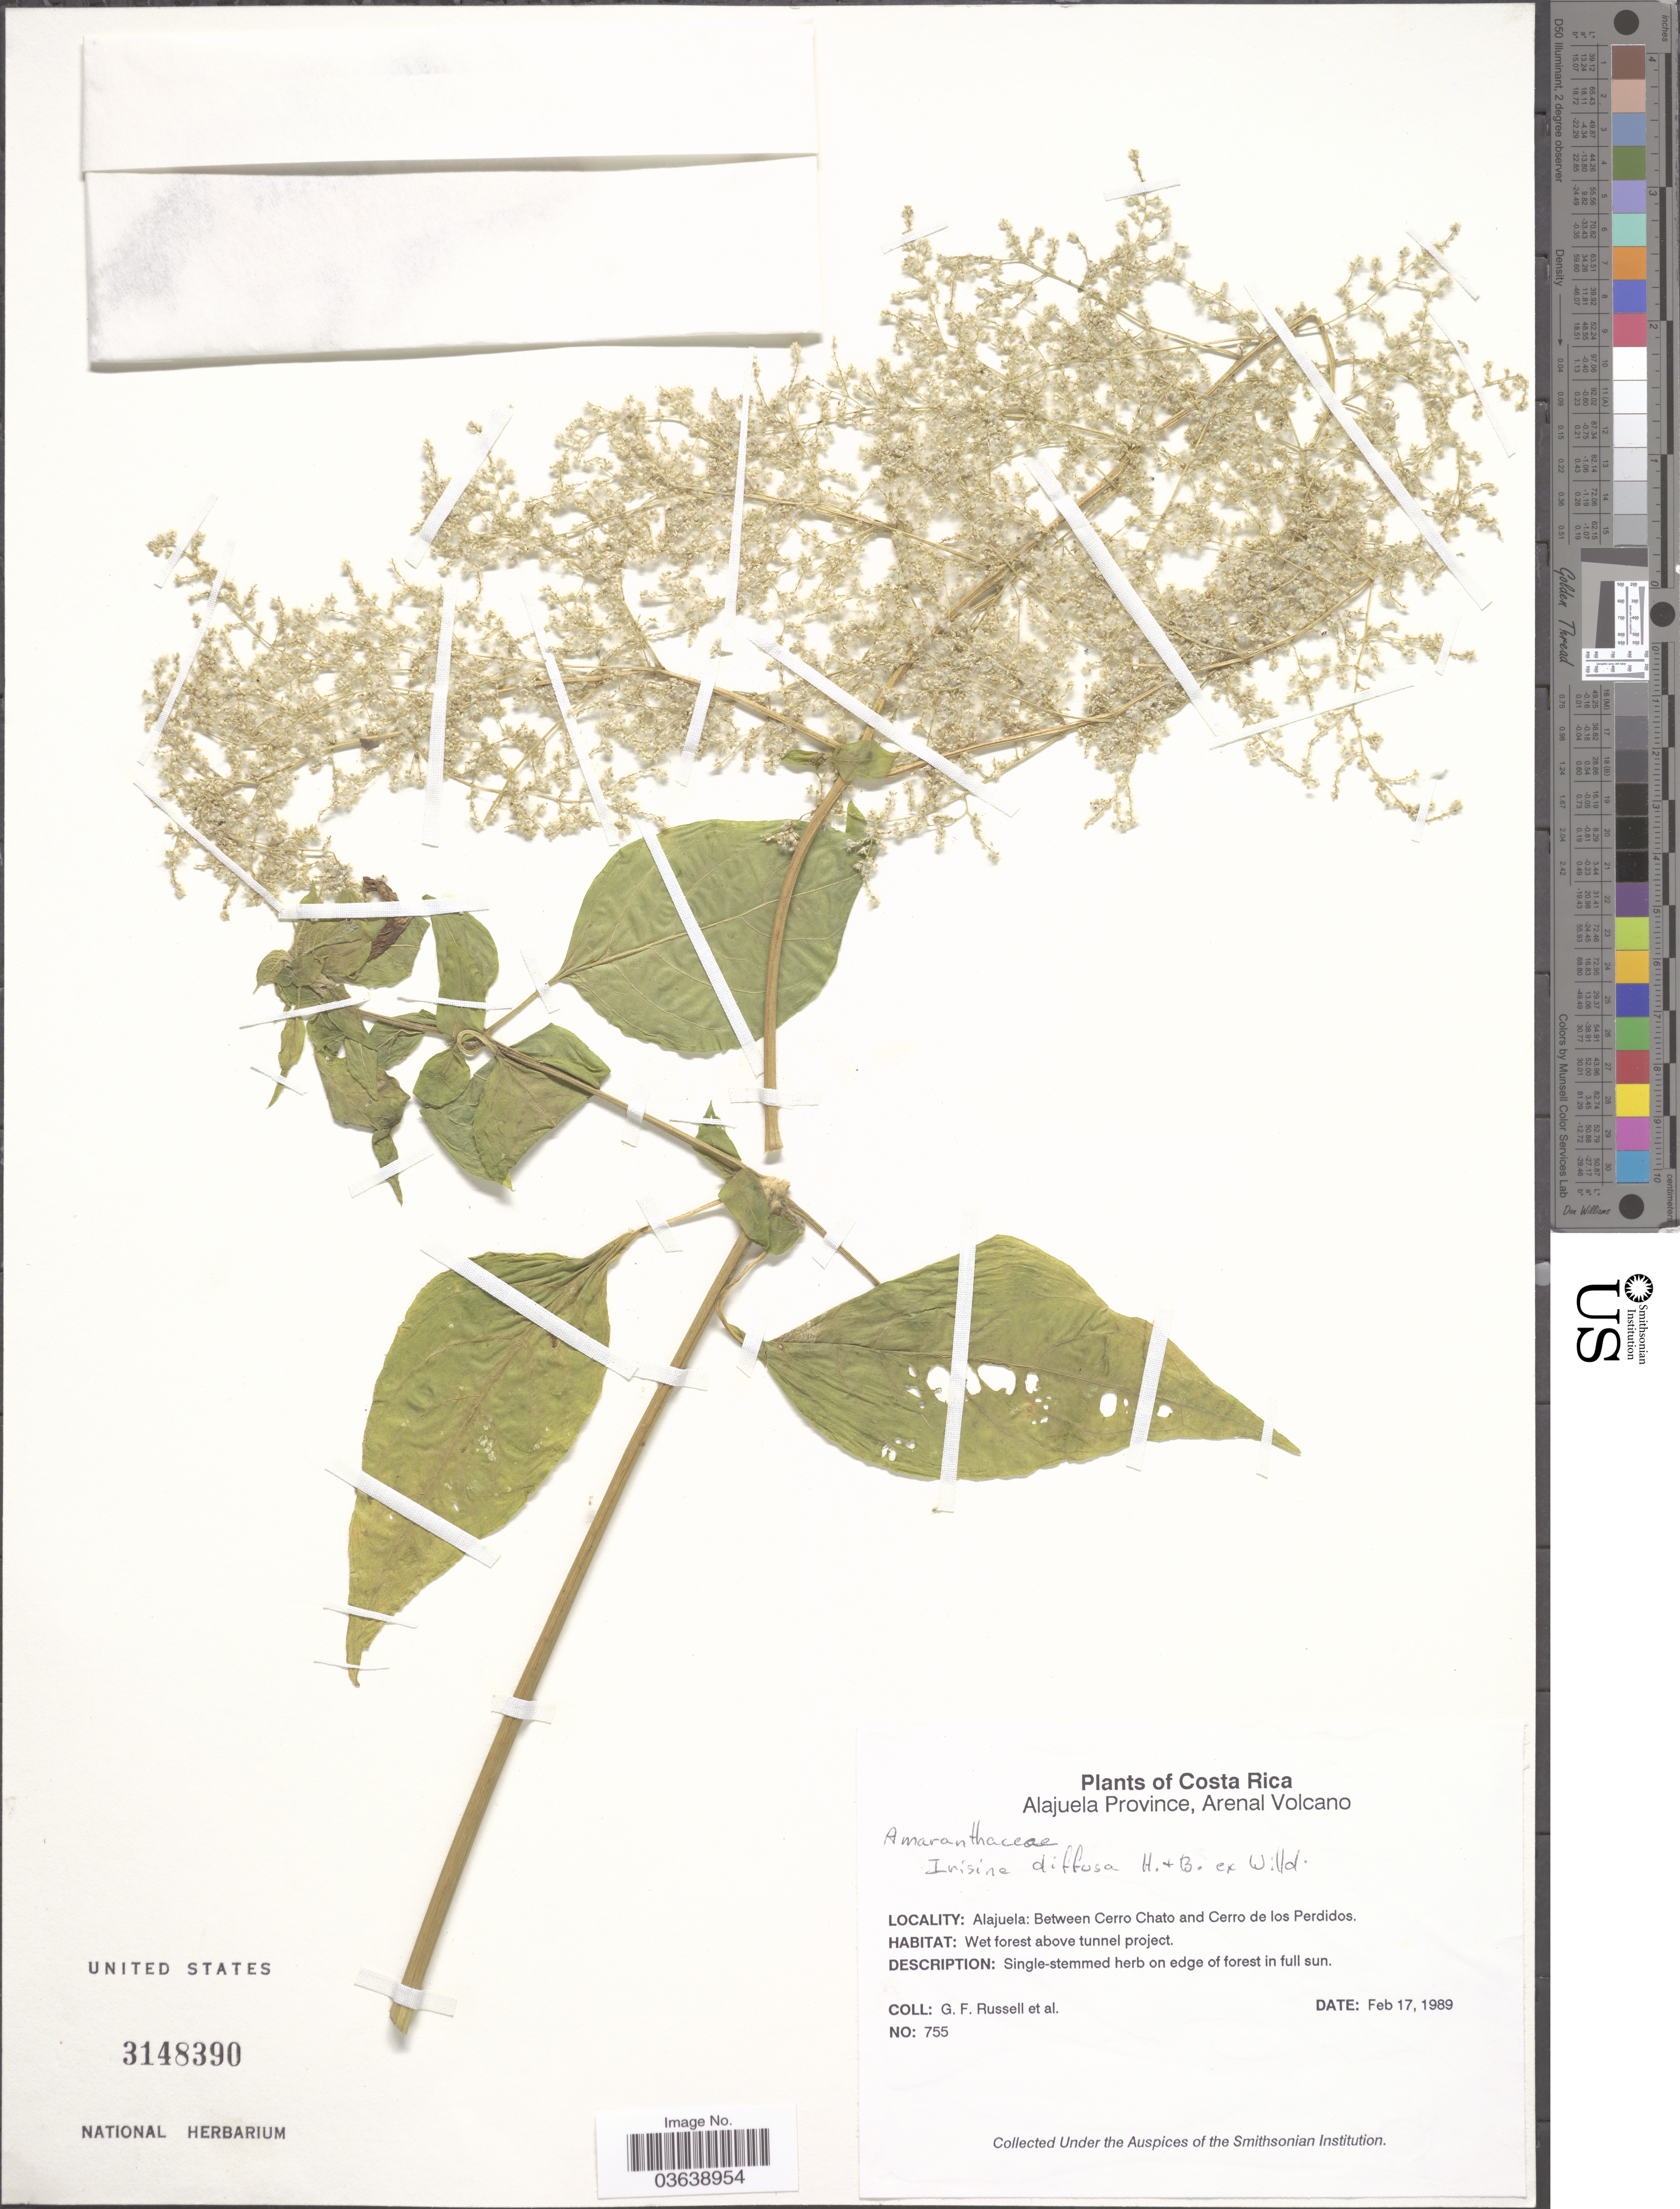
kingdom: Plantae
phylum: Tracheophyta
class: Magnoliopsida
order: Caryophyllales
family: Amaranthaceae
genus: Iresine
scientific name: Iresine celosia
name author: L.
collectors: G. Russell & et al.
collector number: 755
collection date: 1989-02-17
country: Costa Rica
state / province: Alajuela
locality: Arenal Volcano. Alajuela: Between Cerro Chato and Cerro de los Perdidos.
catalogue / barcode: US 3148390